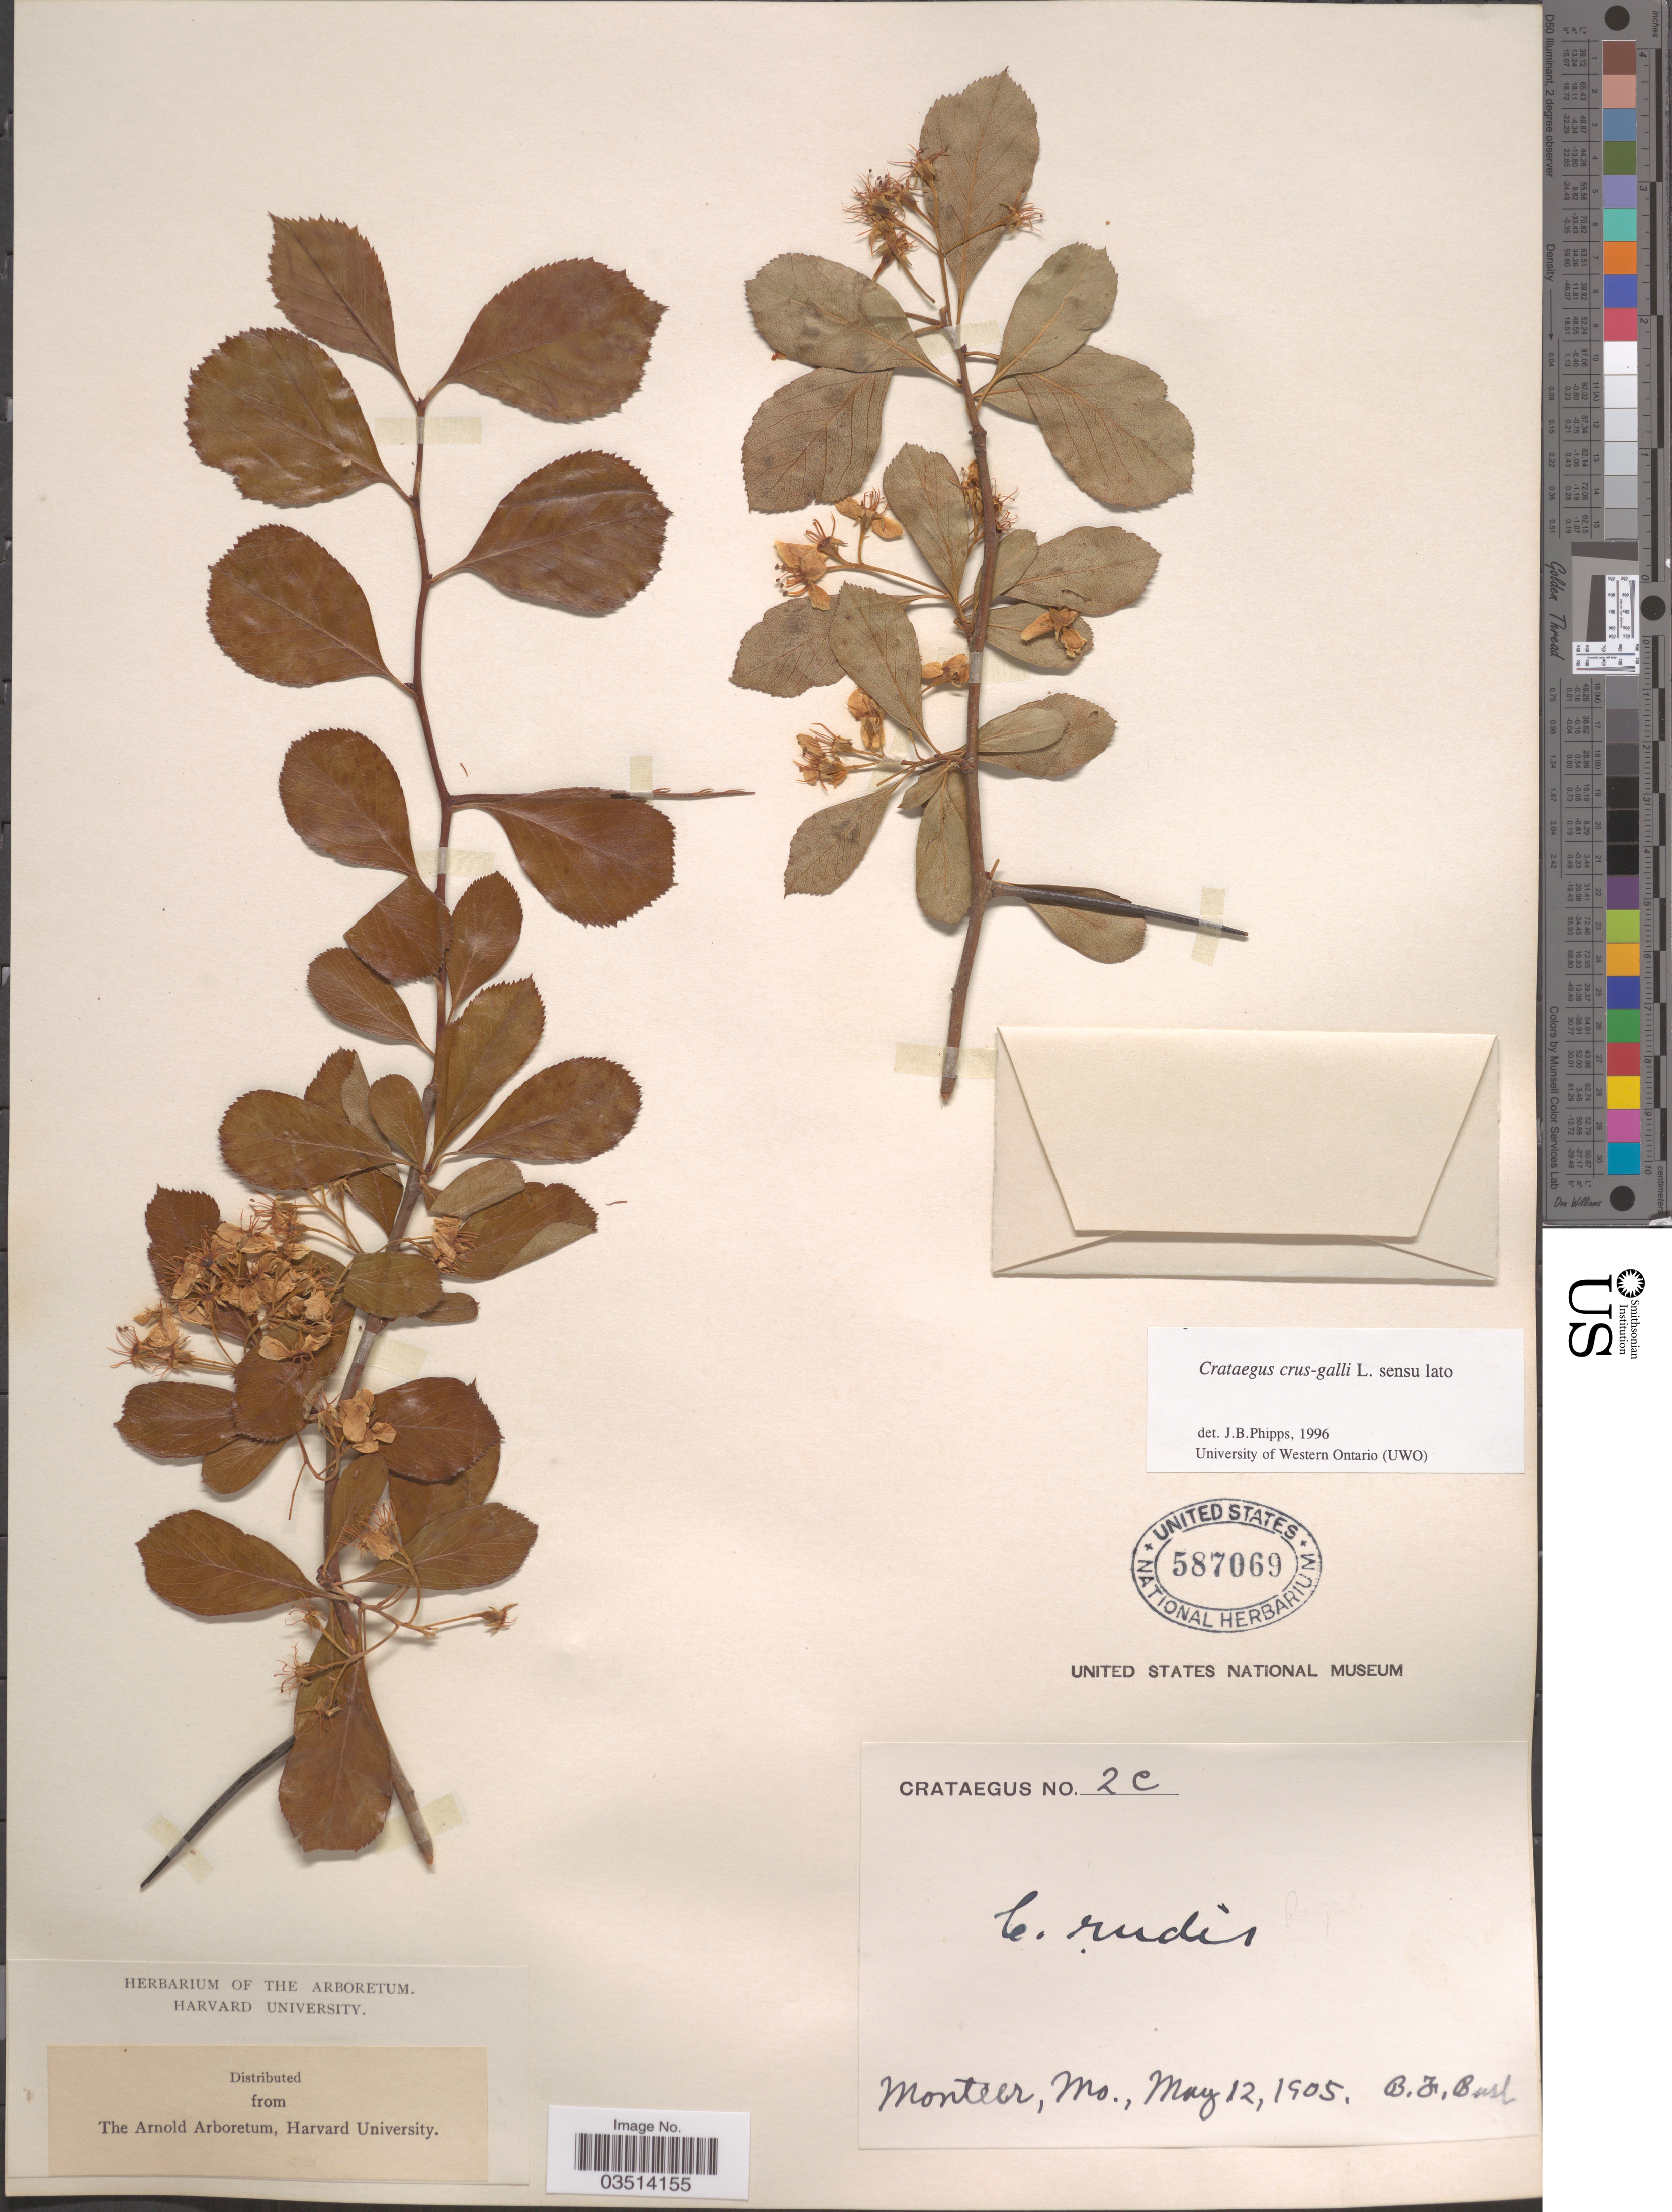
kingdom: Plantae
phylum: Tracheophyta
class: Magnoliopsida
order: Rosales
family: Rosaceae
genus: Crataegus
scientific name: Crataegus crus-galli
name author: L.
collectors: B. F. Bush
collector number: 2C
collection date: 1905-05-12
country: United States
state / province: Missouri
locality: Monteer.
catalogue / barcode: US 587069